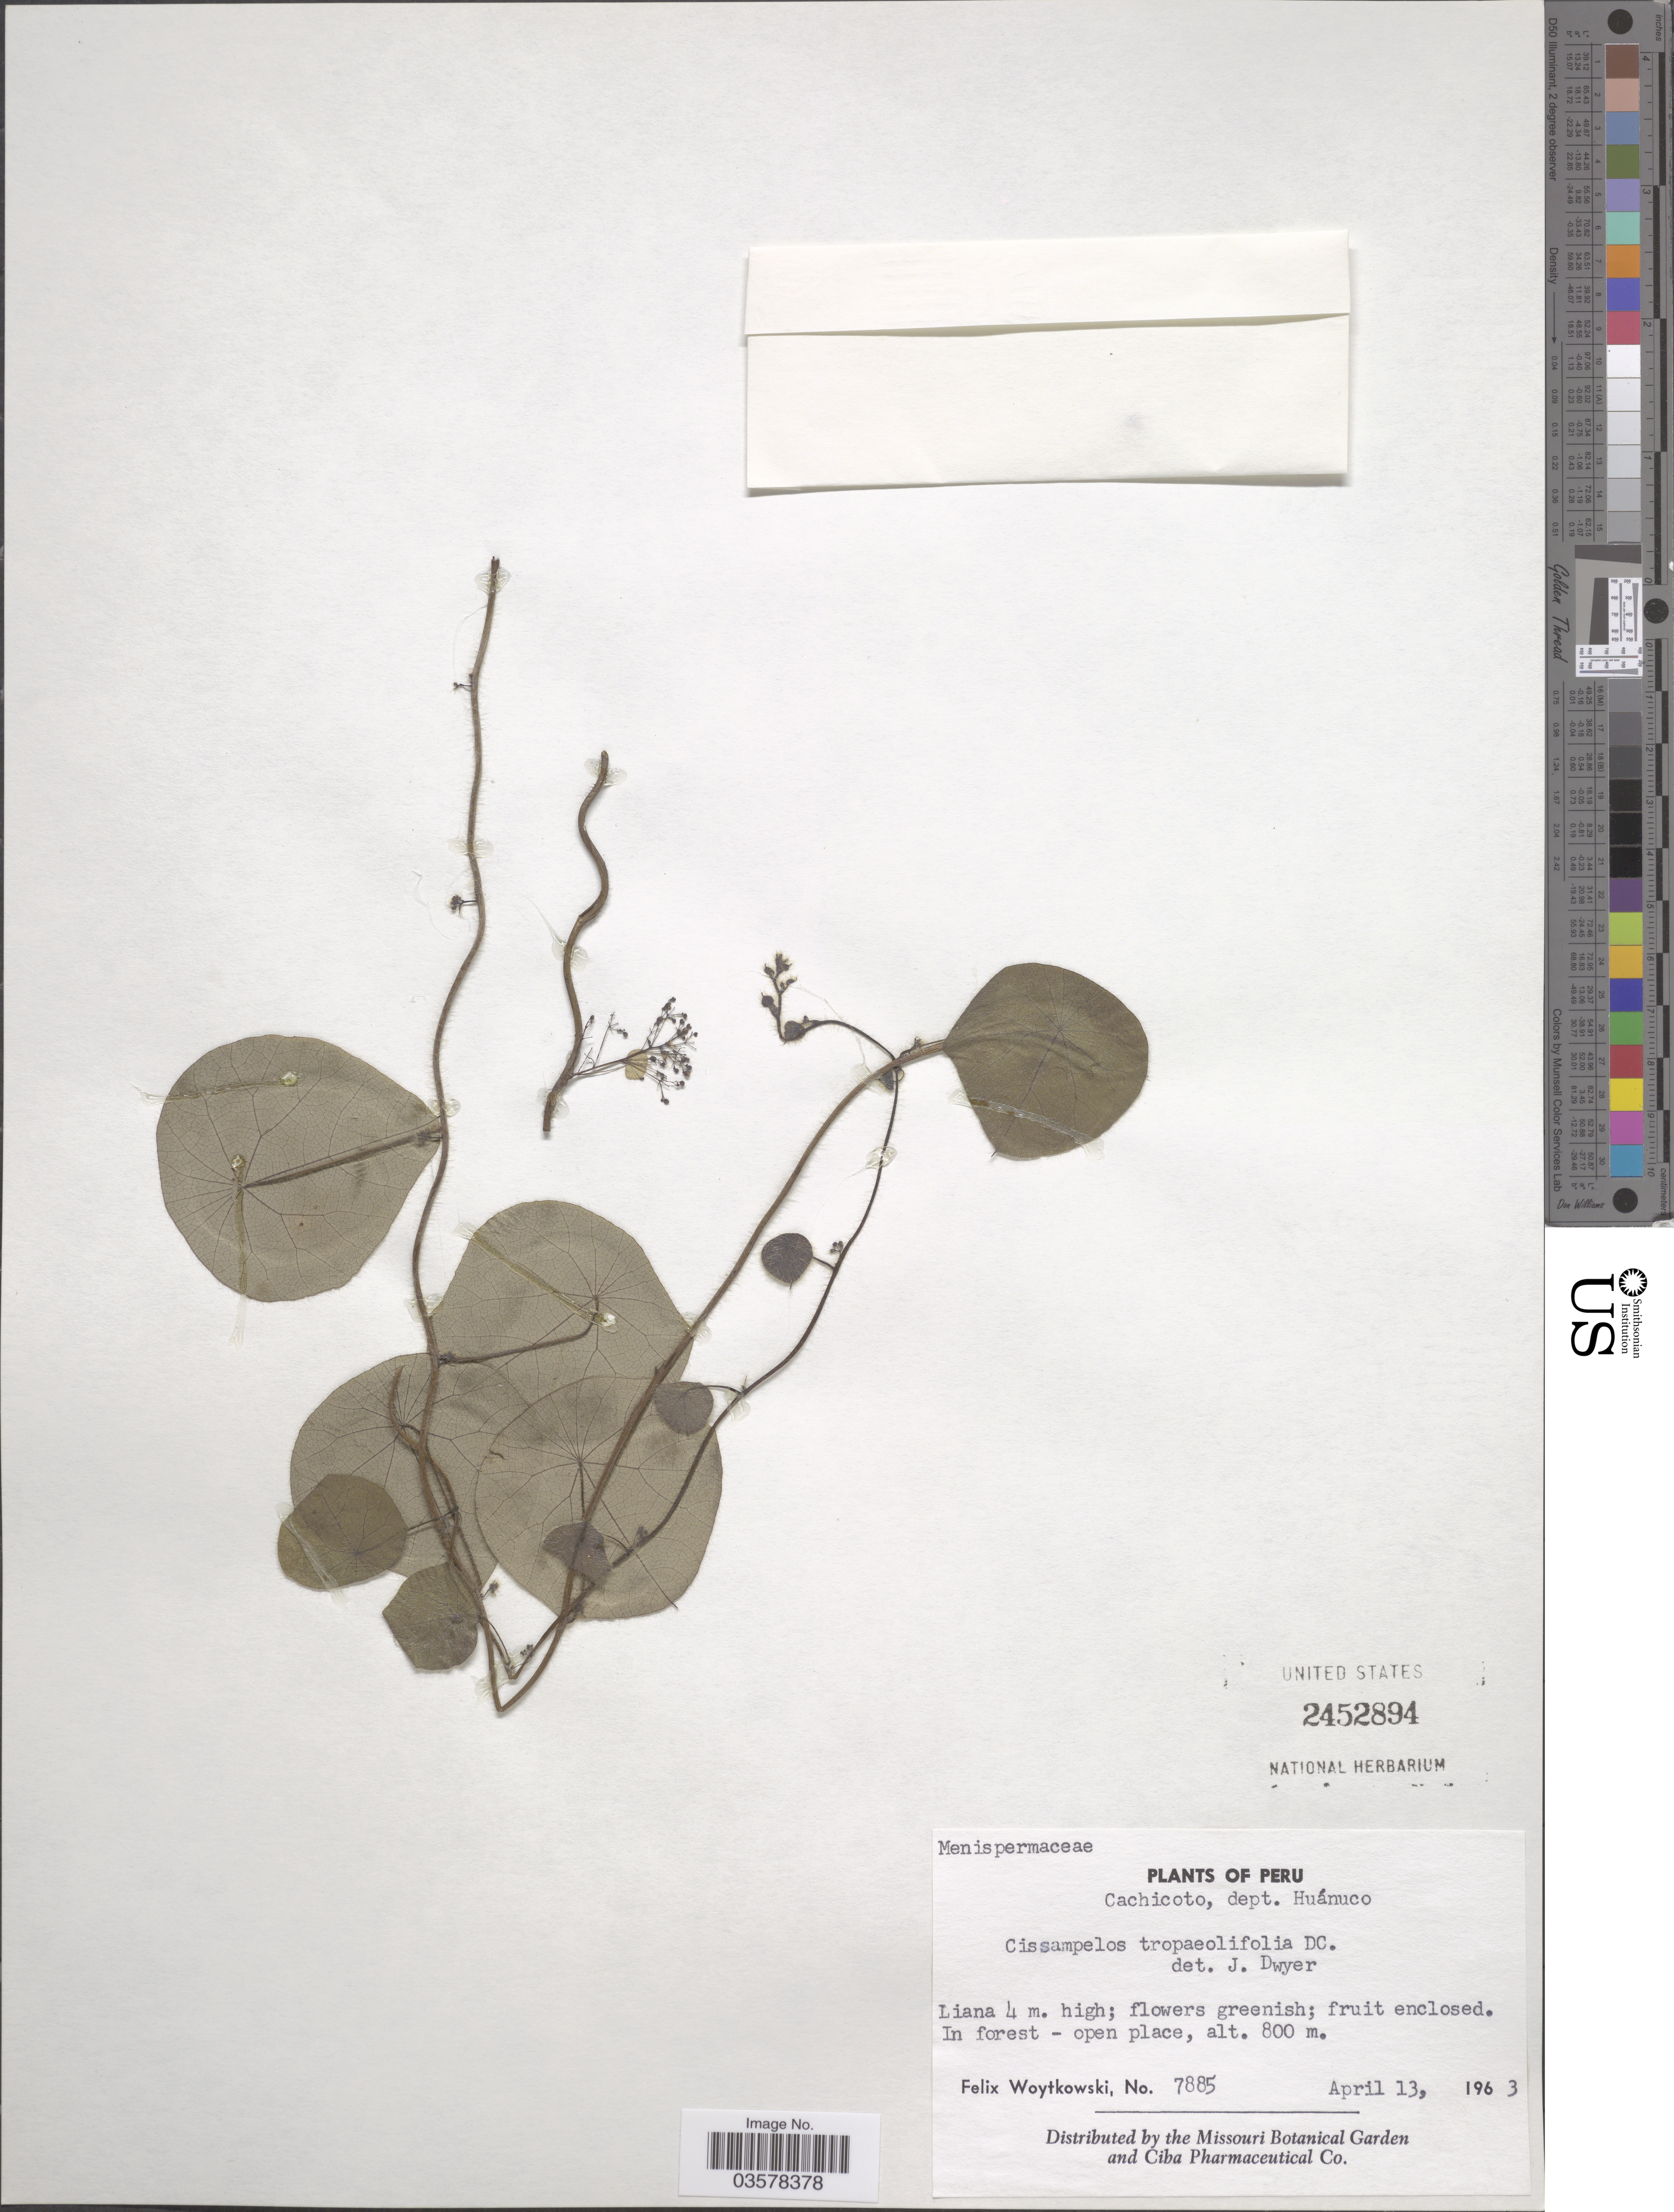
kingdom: Plantae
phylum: Tracheophyta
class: Magnoliopsida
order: Ranunculales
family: Menispermaceae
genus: Cissampelos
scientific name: Cissampelos pareira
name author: L.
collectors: F. Woytkowski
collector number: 7885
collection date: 1963-04-13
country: Peru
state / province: Huánuco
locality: Cachicoto, dept. Huánuco. In forest - open place.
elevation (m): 800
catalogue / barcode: US 2452894